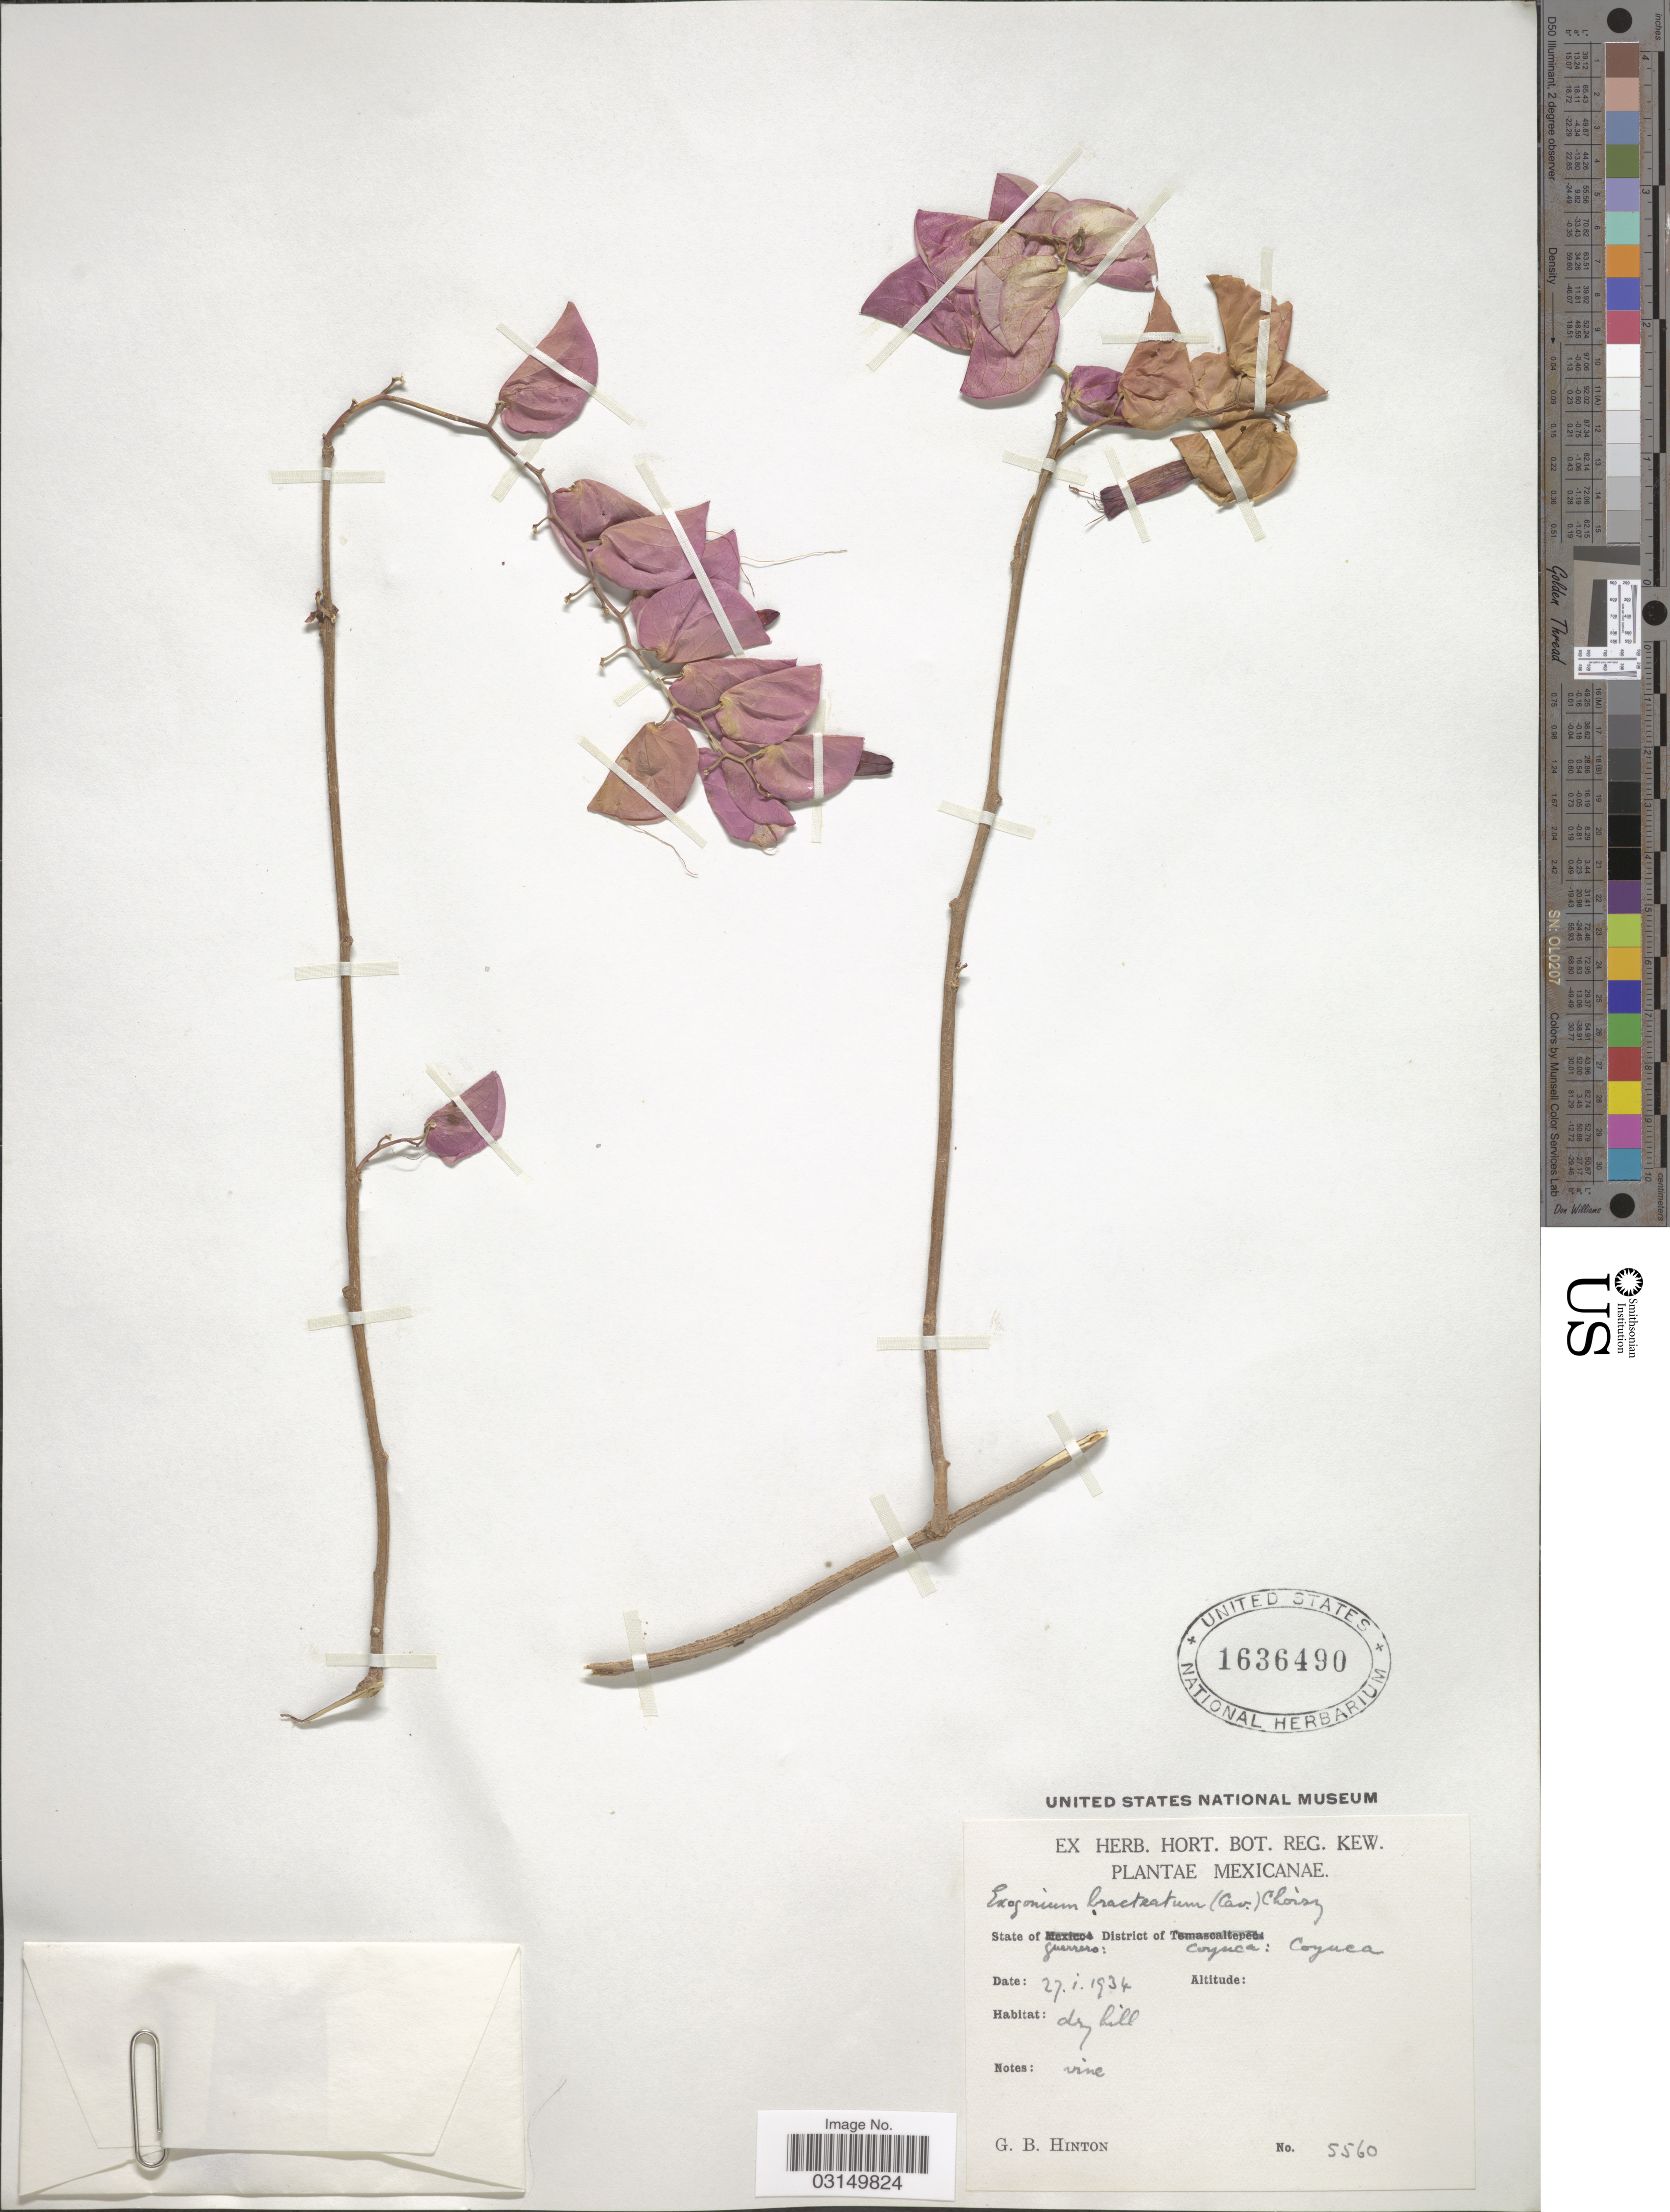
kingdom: Plantae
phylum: Tracheophyta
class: Magnoliopsida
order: Solanales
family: Convolvulaceae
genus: Ipomoea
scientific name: Ipomoea bracteata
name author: Cav.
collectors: G. B. Hinton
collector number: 5560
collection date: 1934-01-27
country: Mexico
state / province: Guerrero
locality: District of Coyuca: Coyuca.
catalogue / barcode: US 1636490